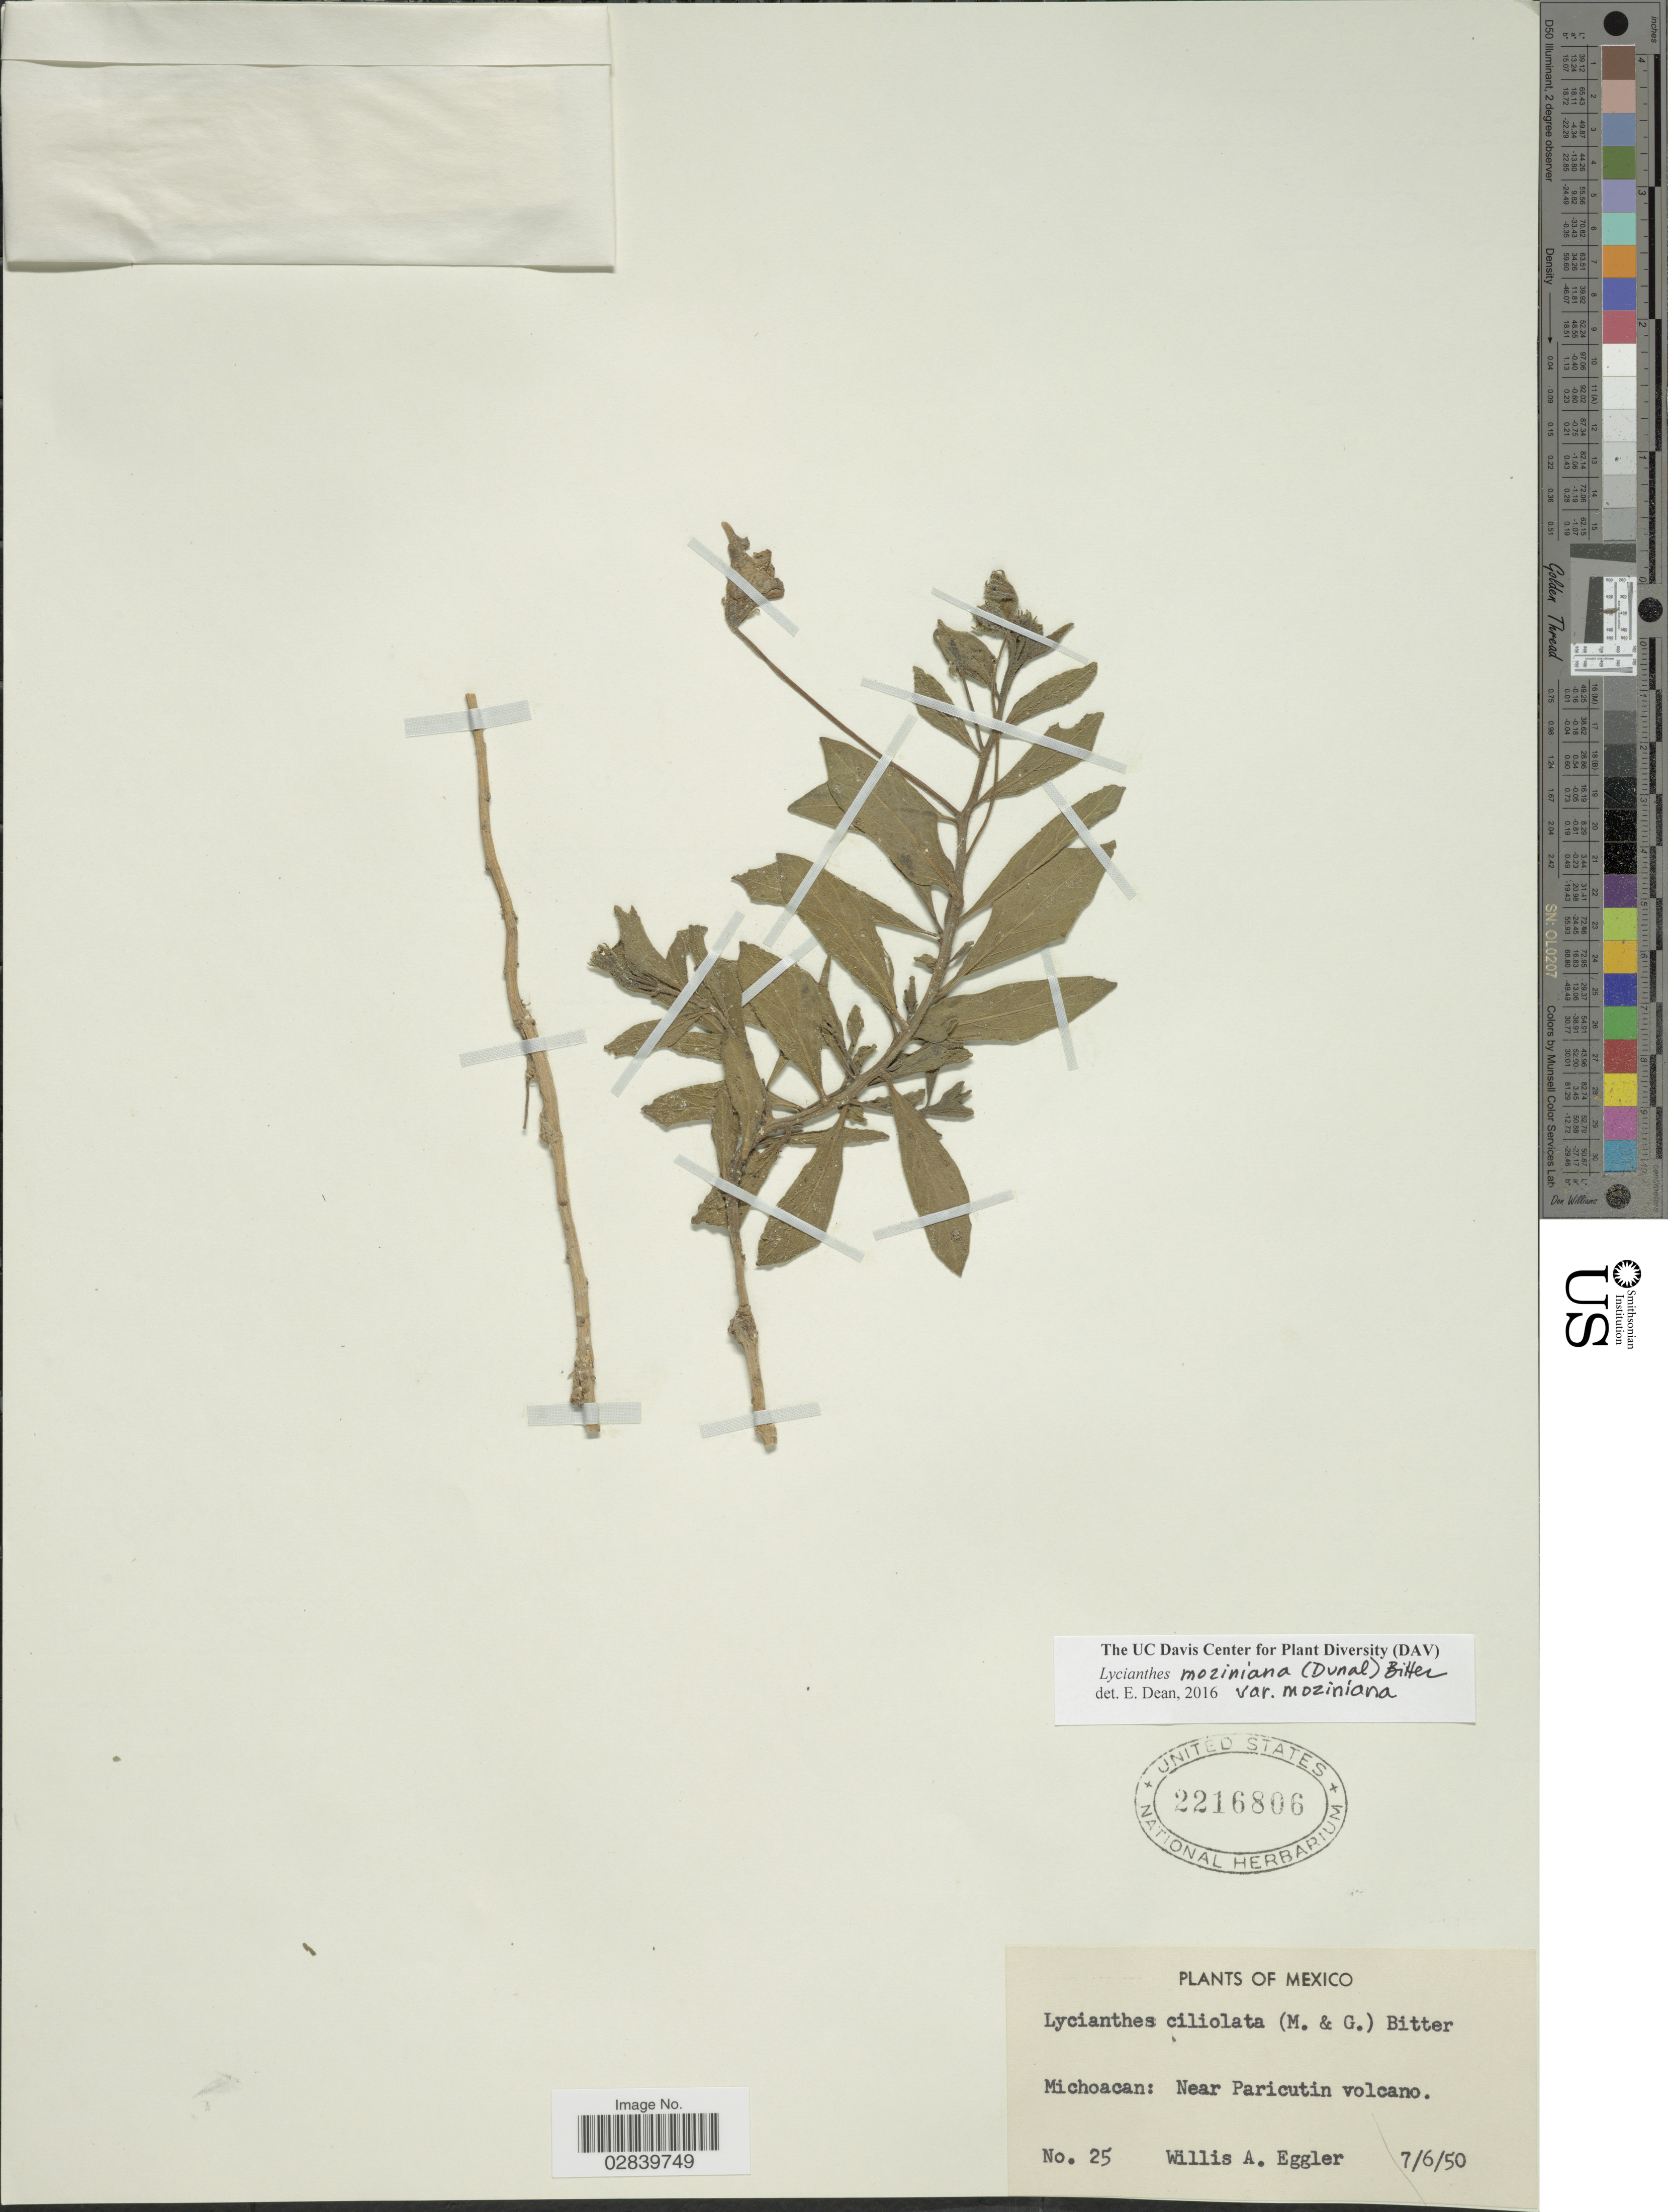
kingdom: Plantae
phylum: Tracheophyta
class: Magnoliopsida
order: Solanales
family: Solanaceae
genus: Lycianthes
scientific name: Lycianthes moziniana var. oaxacana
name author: E. Dean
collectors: W. A. Eggler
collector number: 25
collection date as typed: Transcribed d/m/y: 7/6/50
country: Mexico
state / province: Michoacán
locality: Near Paricutin volcano.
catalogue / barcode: US 2216806